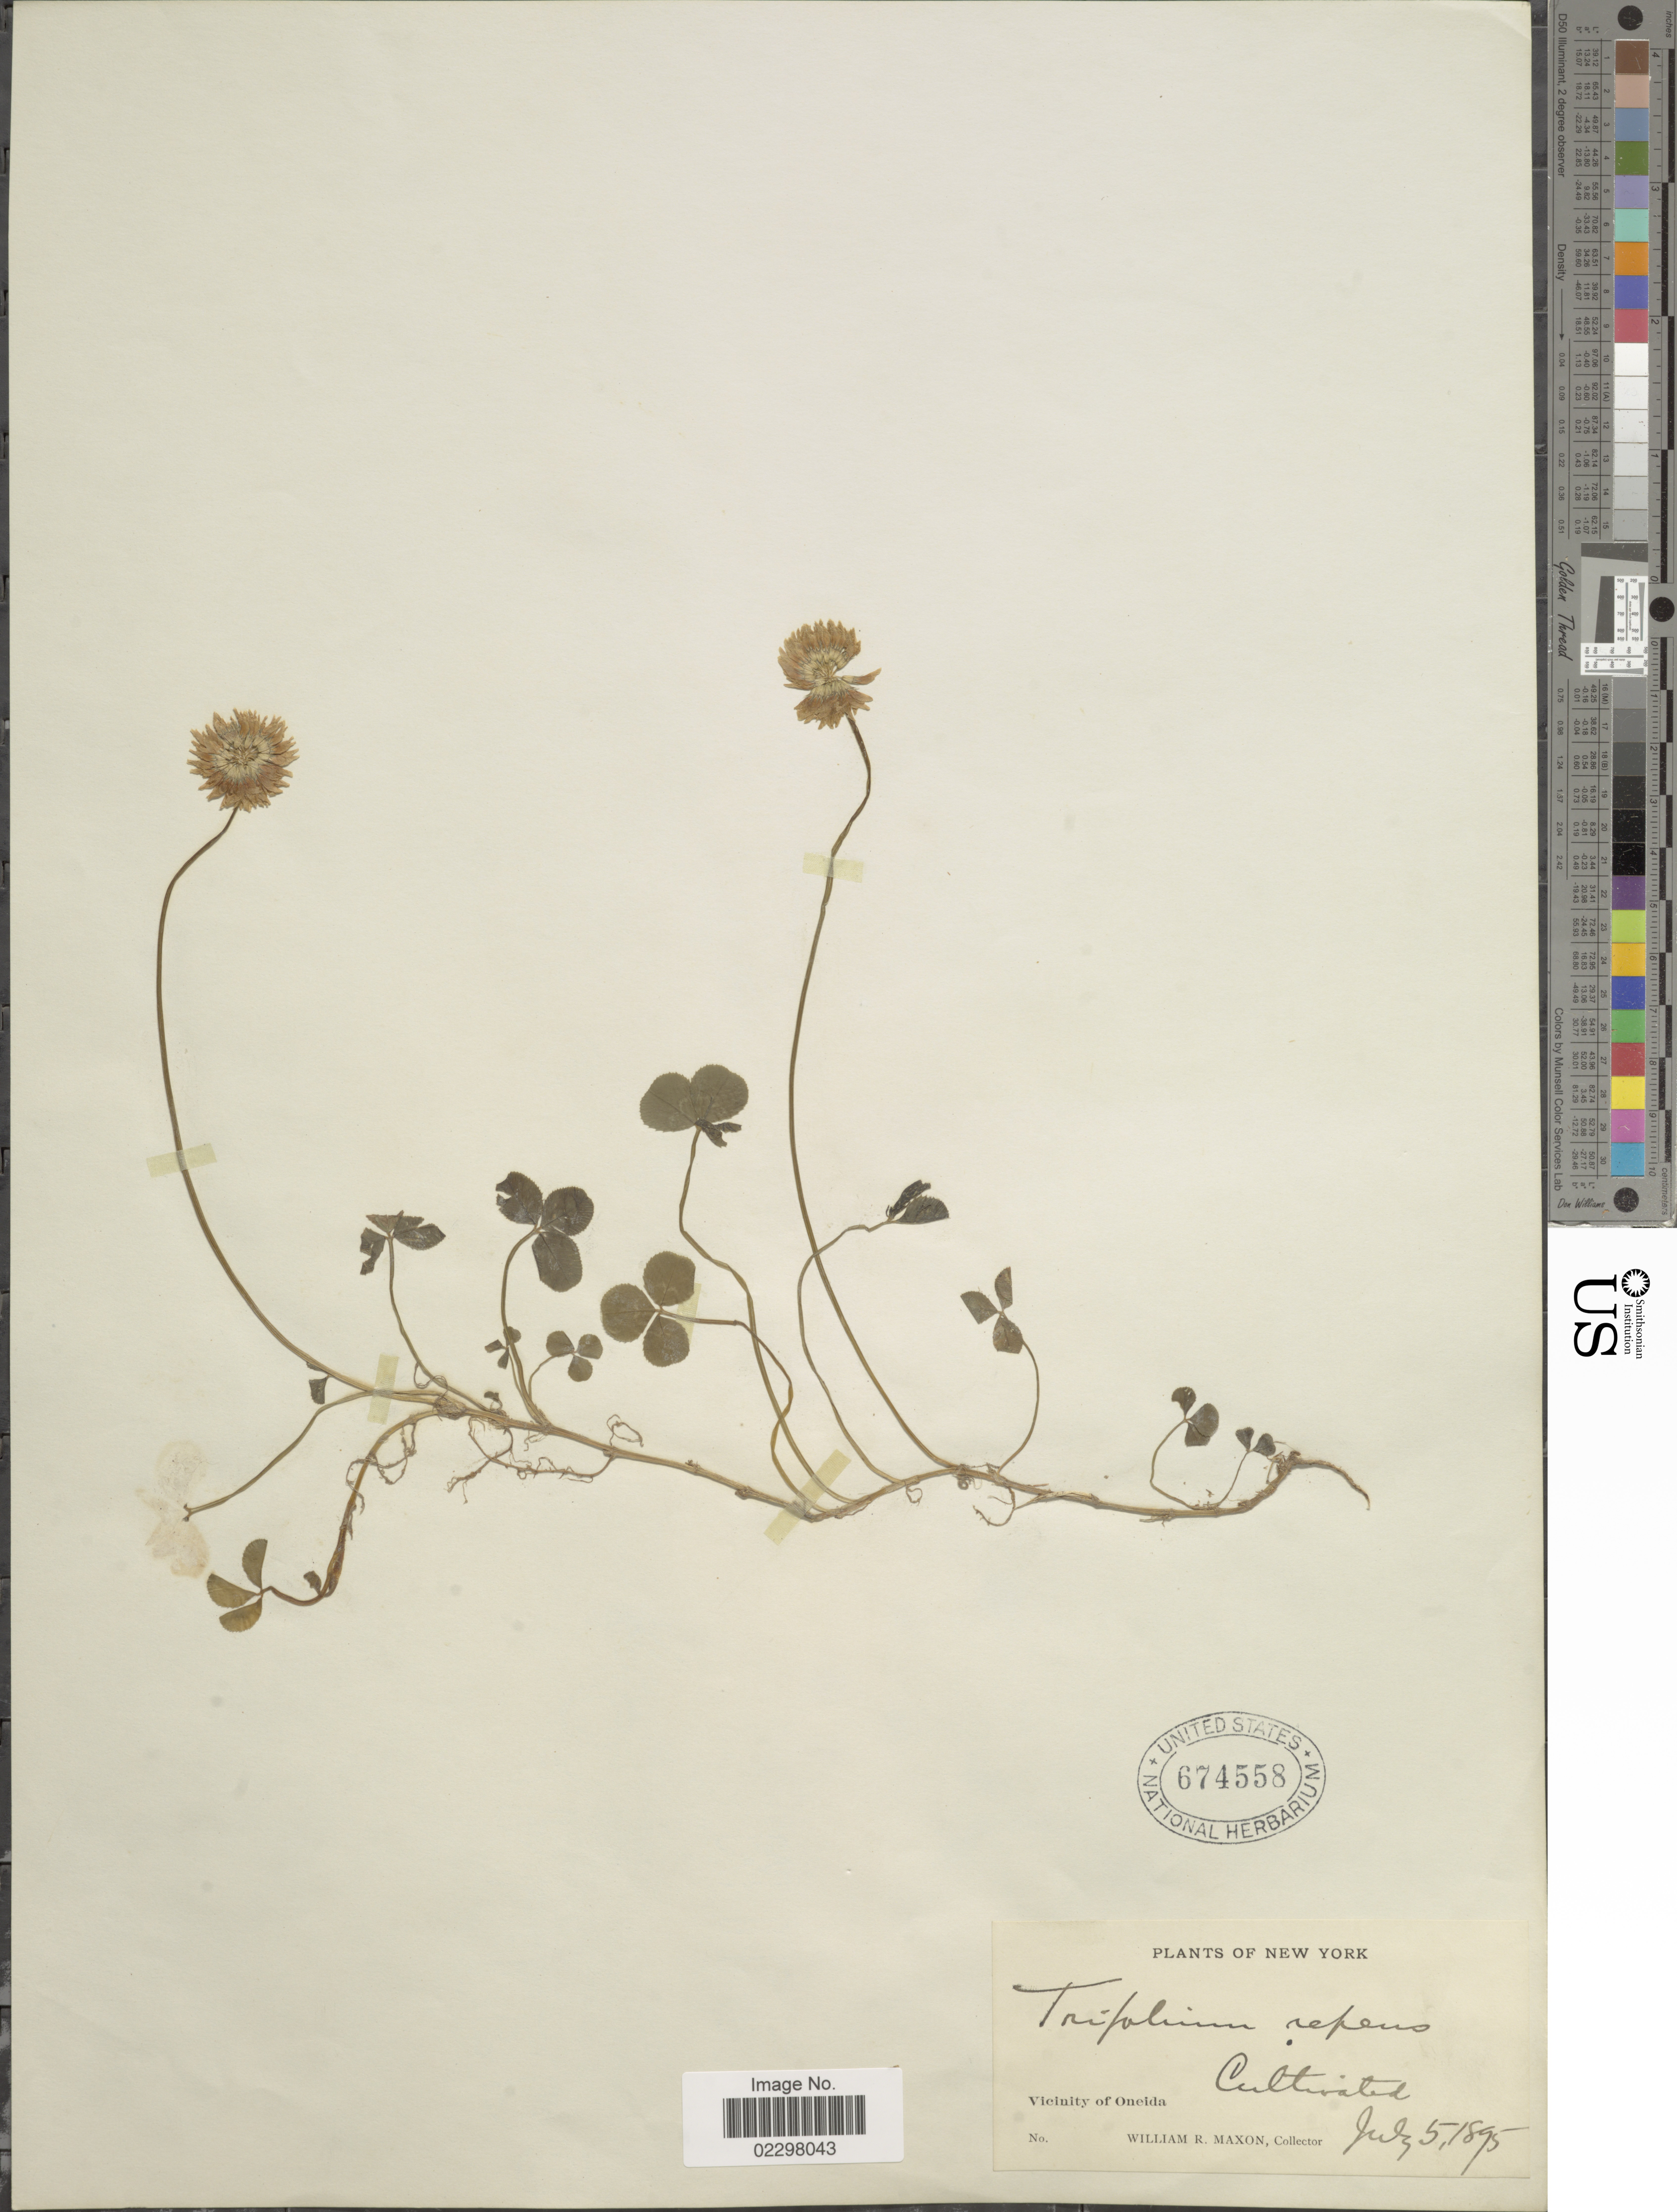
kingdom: Plantae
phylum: Tracheophyta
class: Magnoliopsida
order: Fabales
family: Fabaceae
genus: Trifolium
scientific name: Trifolium repens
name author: L.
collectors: W. R. Maxon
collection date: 1895-07-05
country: United States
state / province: New York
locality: Vicinity of Oneida, cultivated.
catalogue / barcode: US 674558